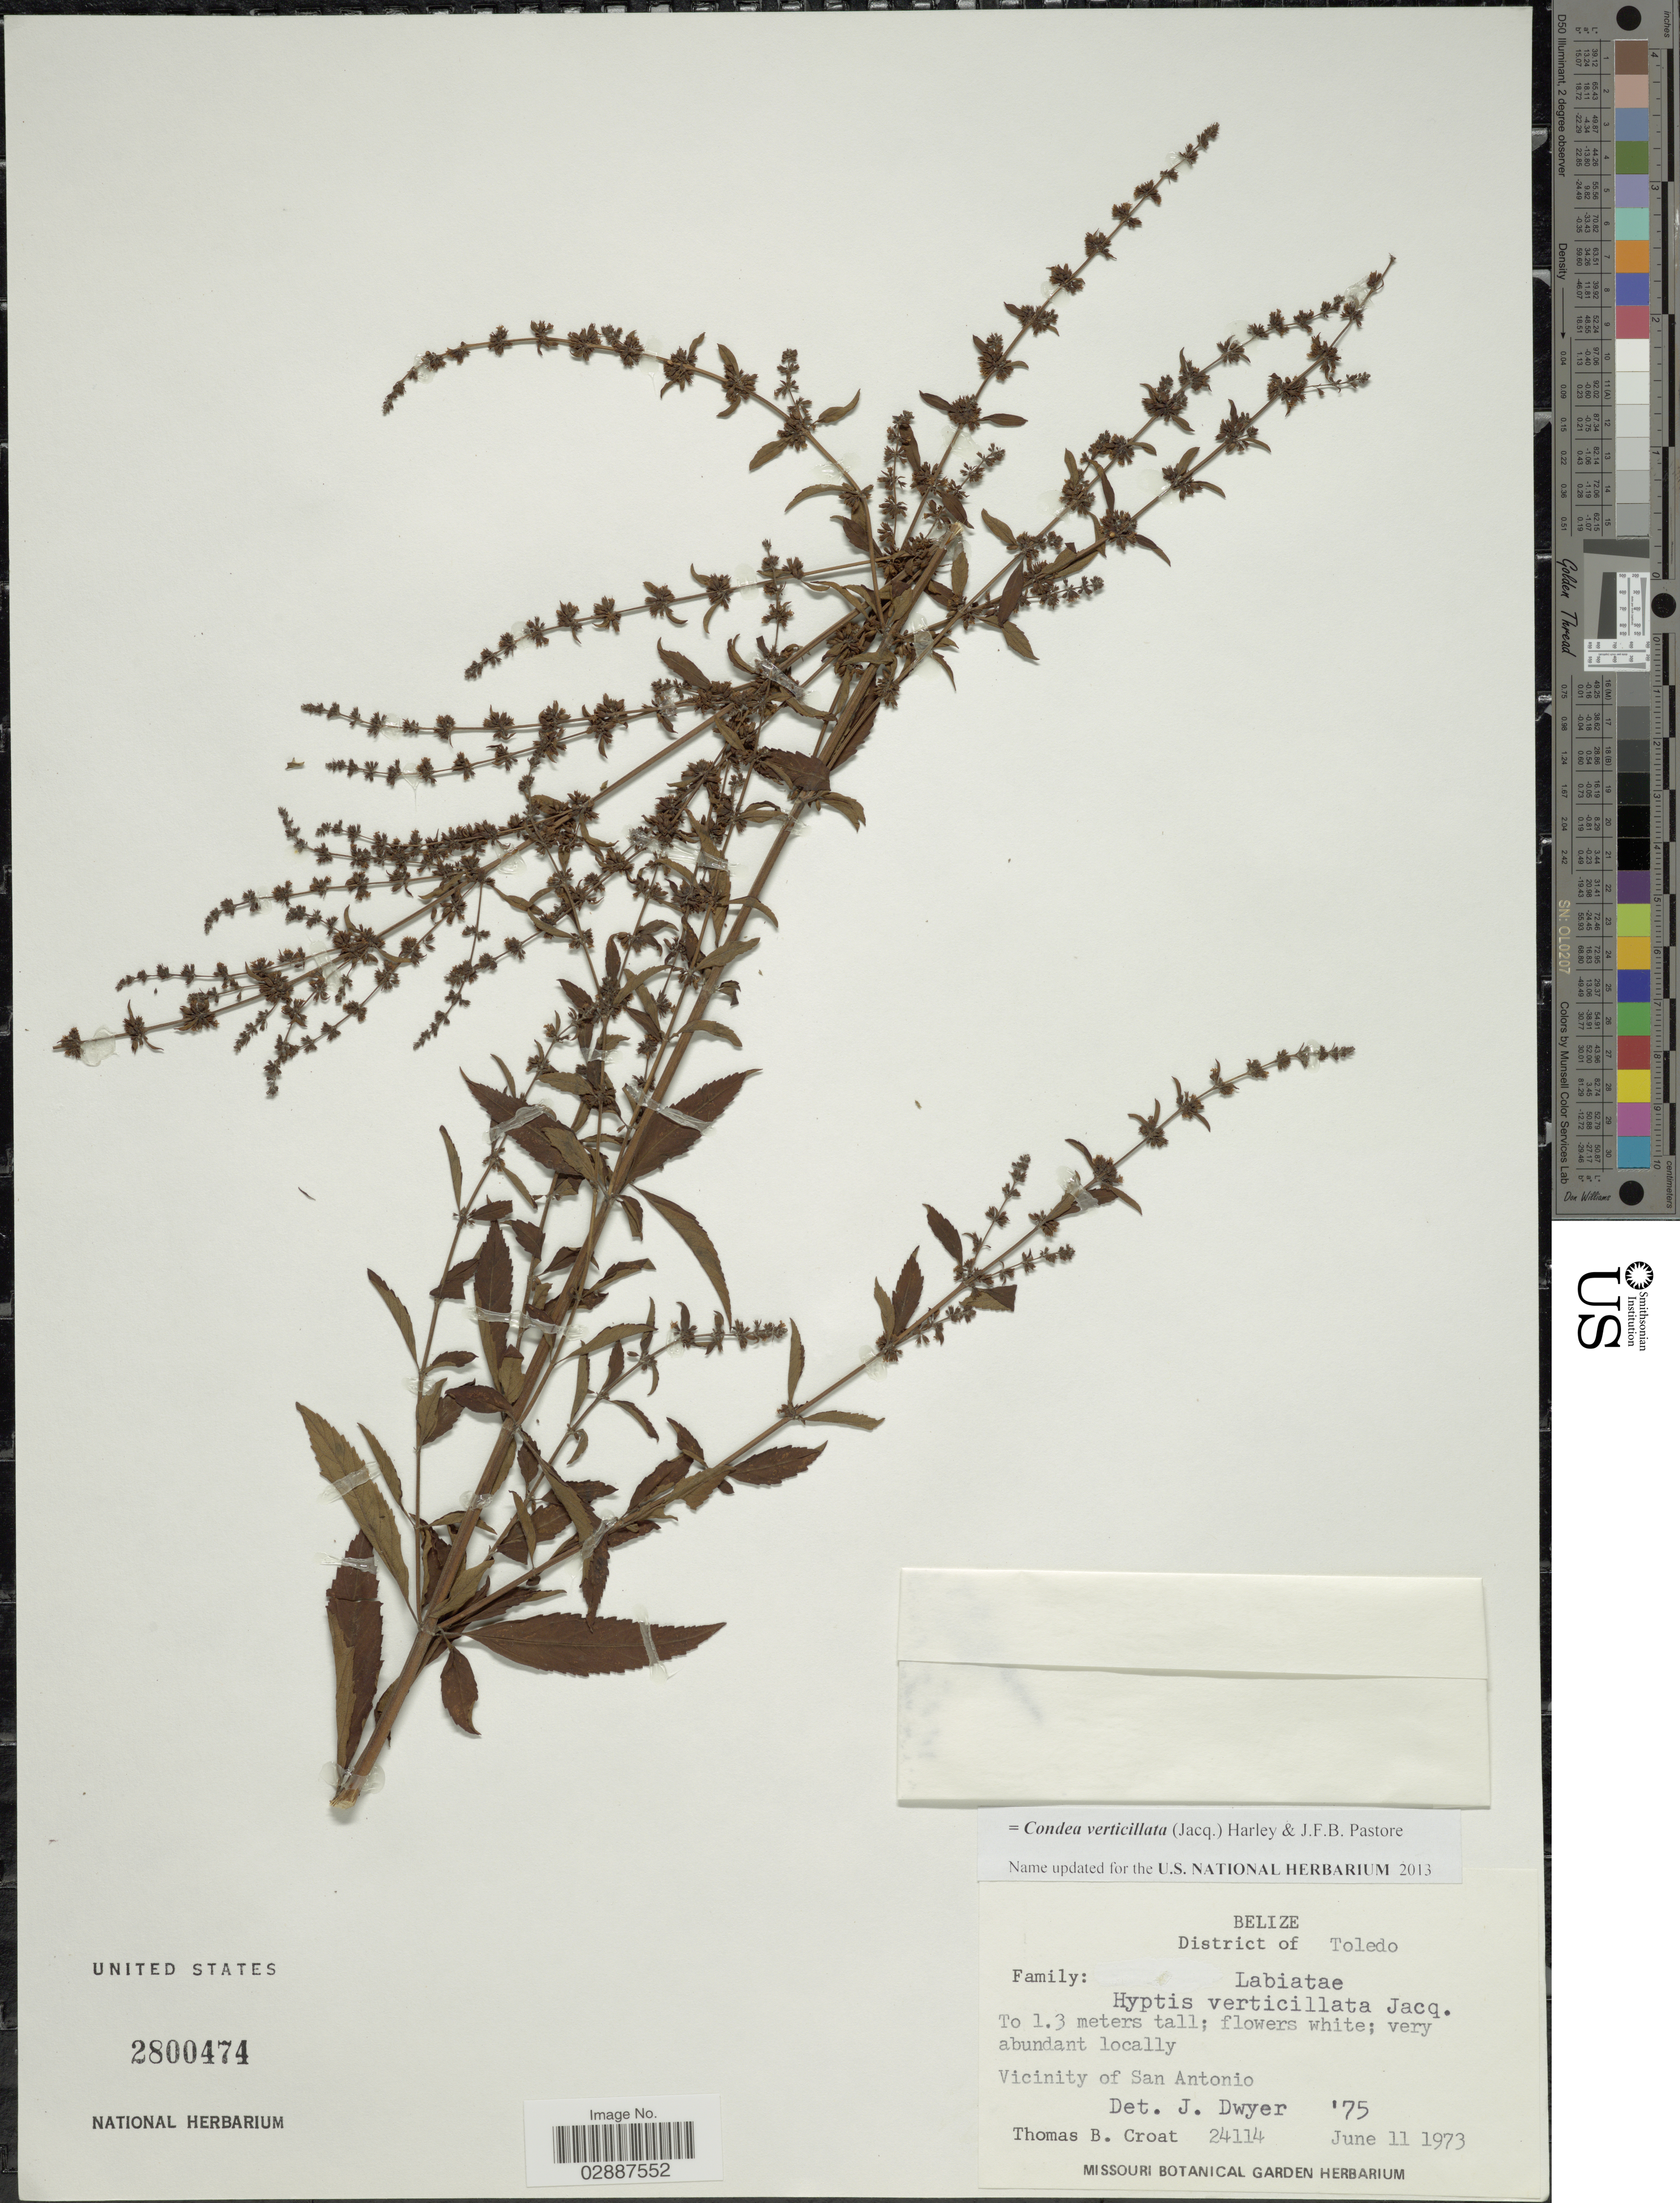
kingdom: Plantae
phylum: Tracheophyta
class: Magnoliopsida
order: Lamiales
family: Lamiaceae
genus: Condea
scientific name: Condea verticillata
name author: (Jacq.) Harley & J.F.B. Pastore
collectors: T. B. Croat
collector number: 24114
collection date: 1973-06-11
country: Belize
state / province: Toledo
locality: District of Toledo. Vicinity of San Antonio.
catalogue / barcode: US 2800474